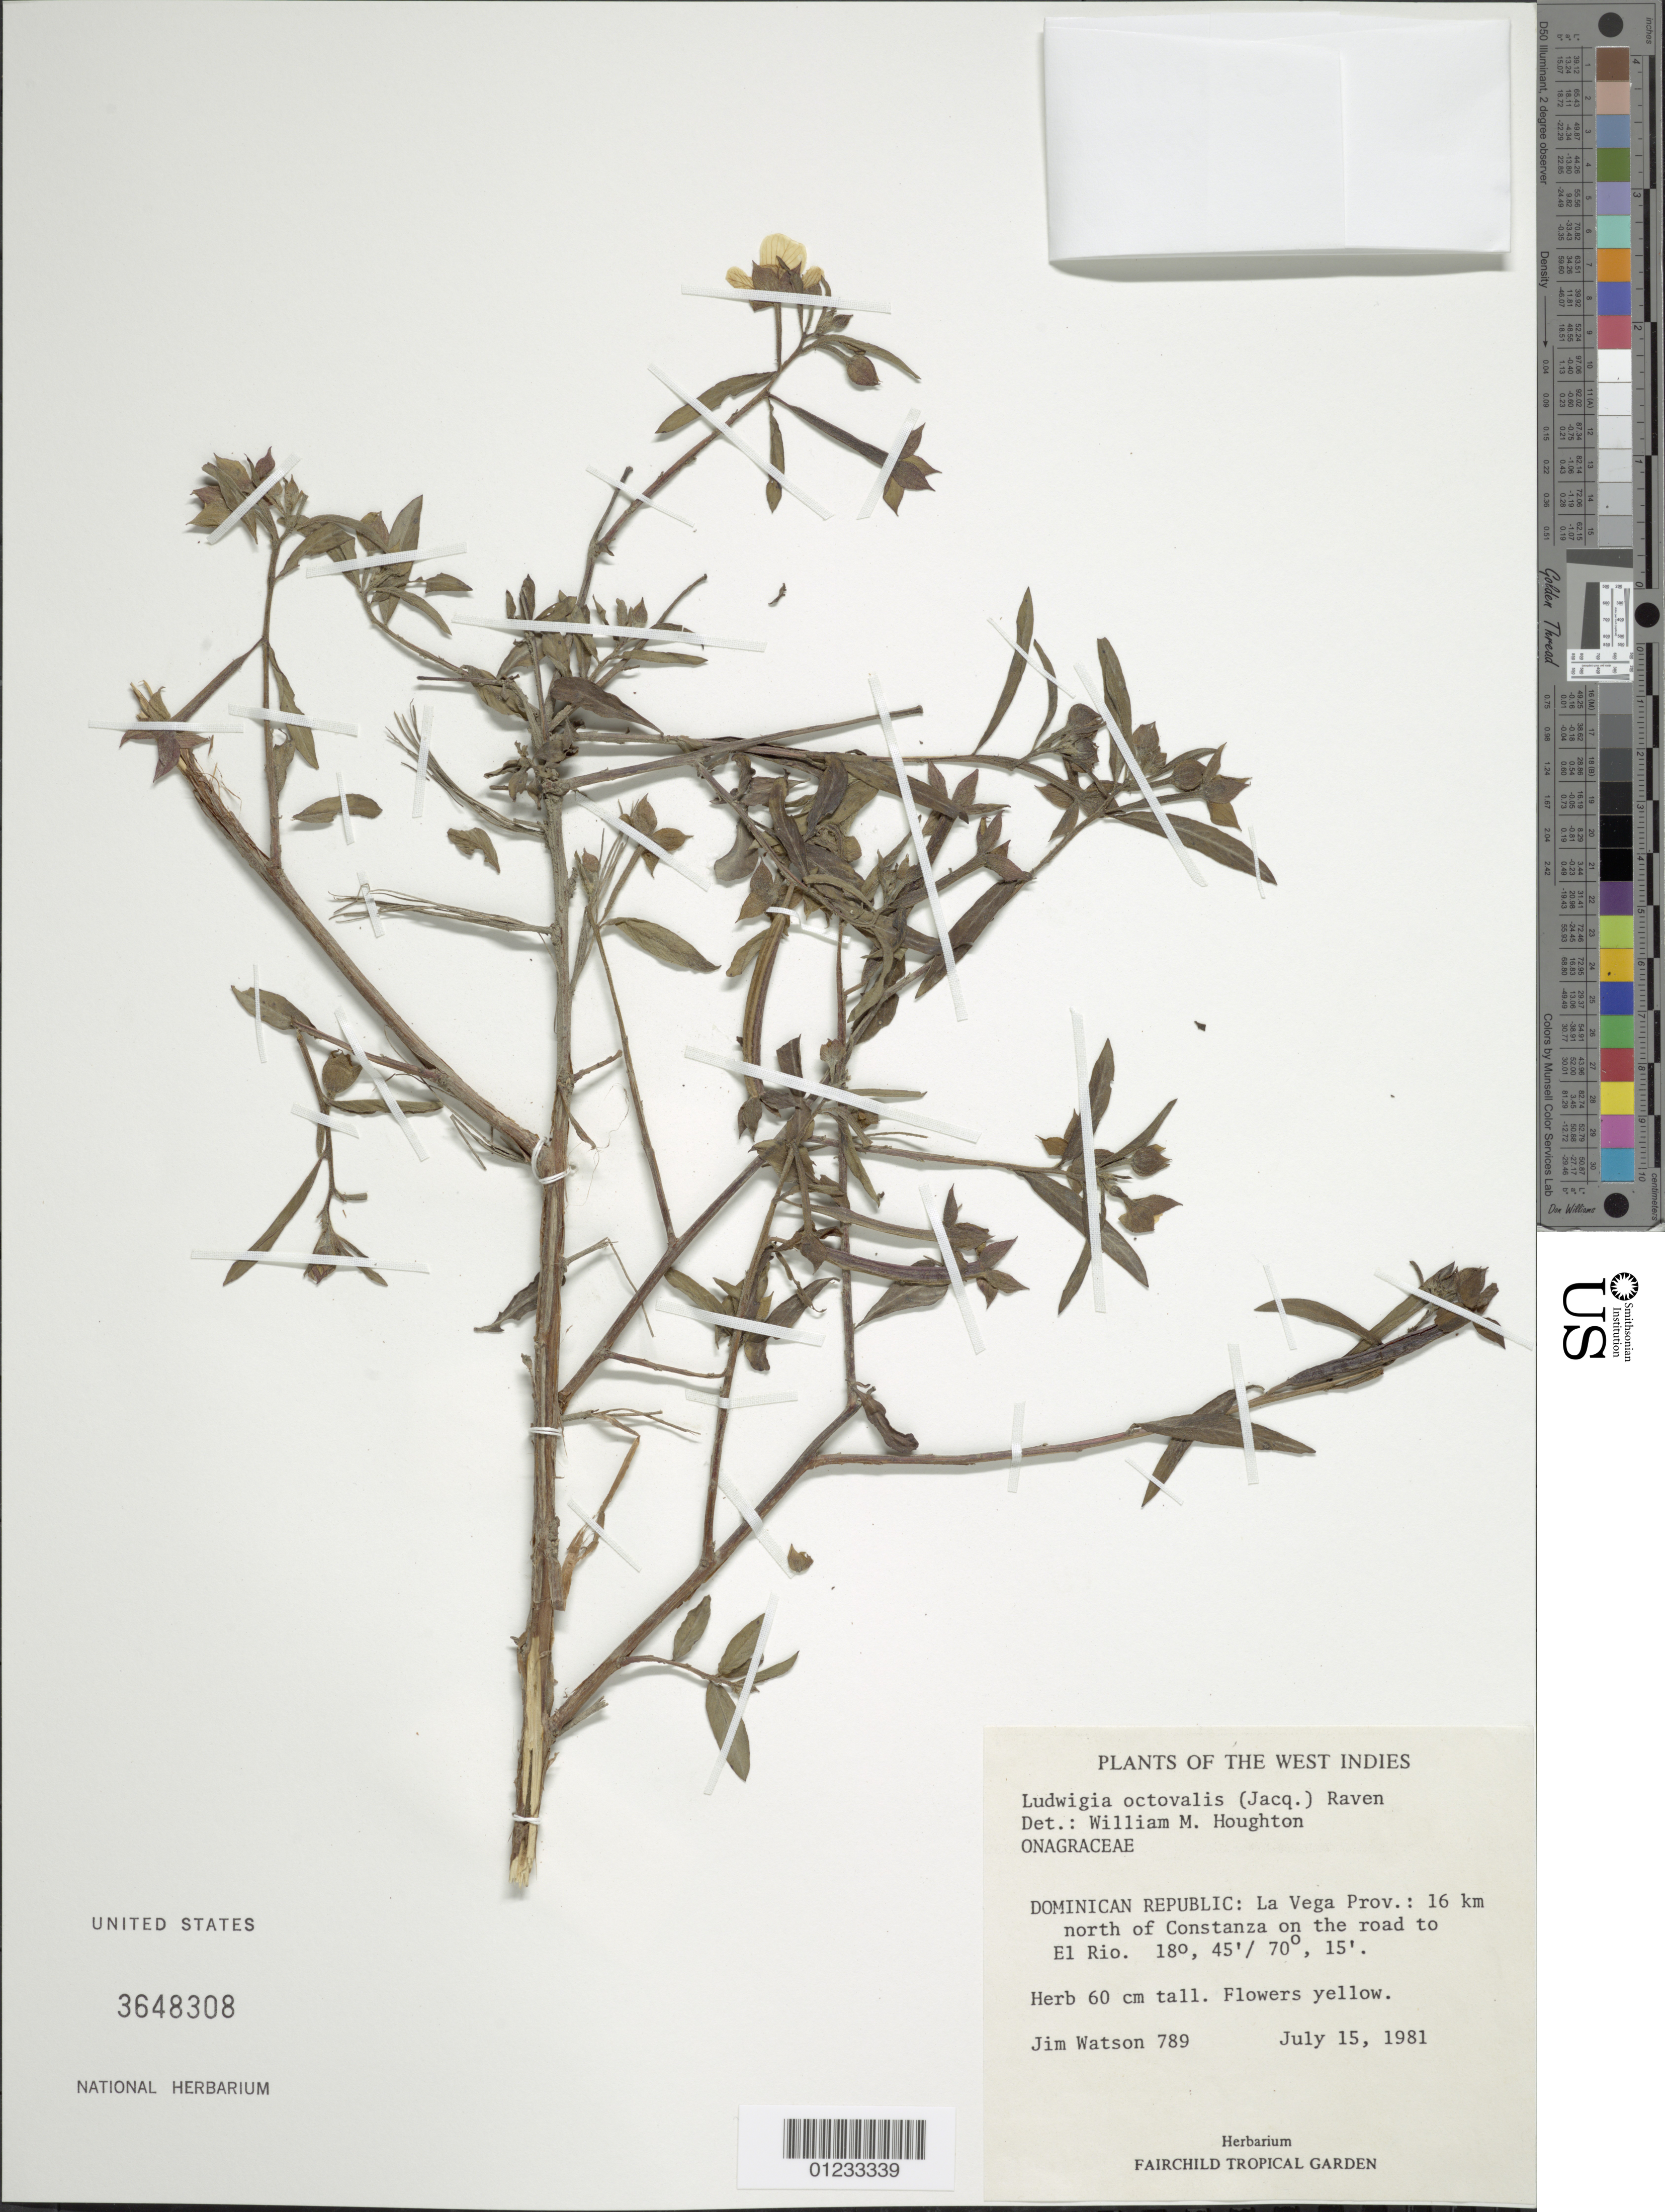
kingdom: Plantae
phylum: Tracheophyta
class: Magnoliopsida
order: Myrtales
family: Onagraceae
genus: Ludwigia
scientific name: Ludwigia octovalvis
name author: (Jacq.) P.H. Raven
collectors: J. B. Watson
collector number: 789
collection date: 1981-07-15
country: Dominican Republic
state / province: La Vega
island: Hispaniola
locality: Constanza, 16 km N, on road to El Rio.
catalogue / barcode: US 3648308